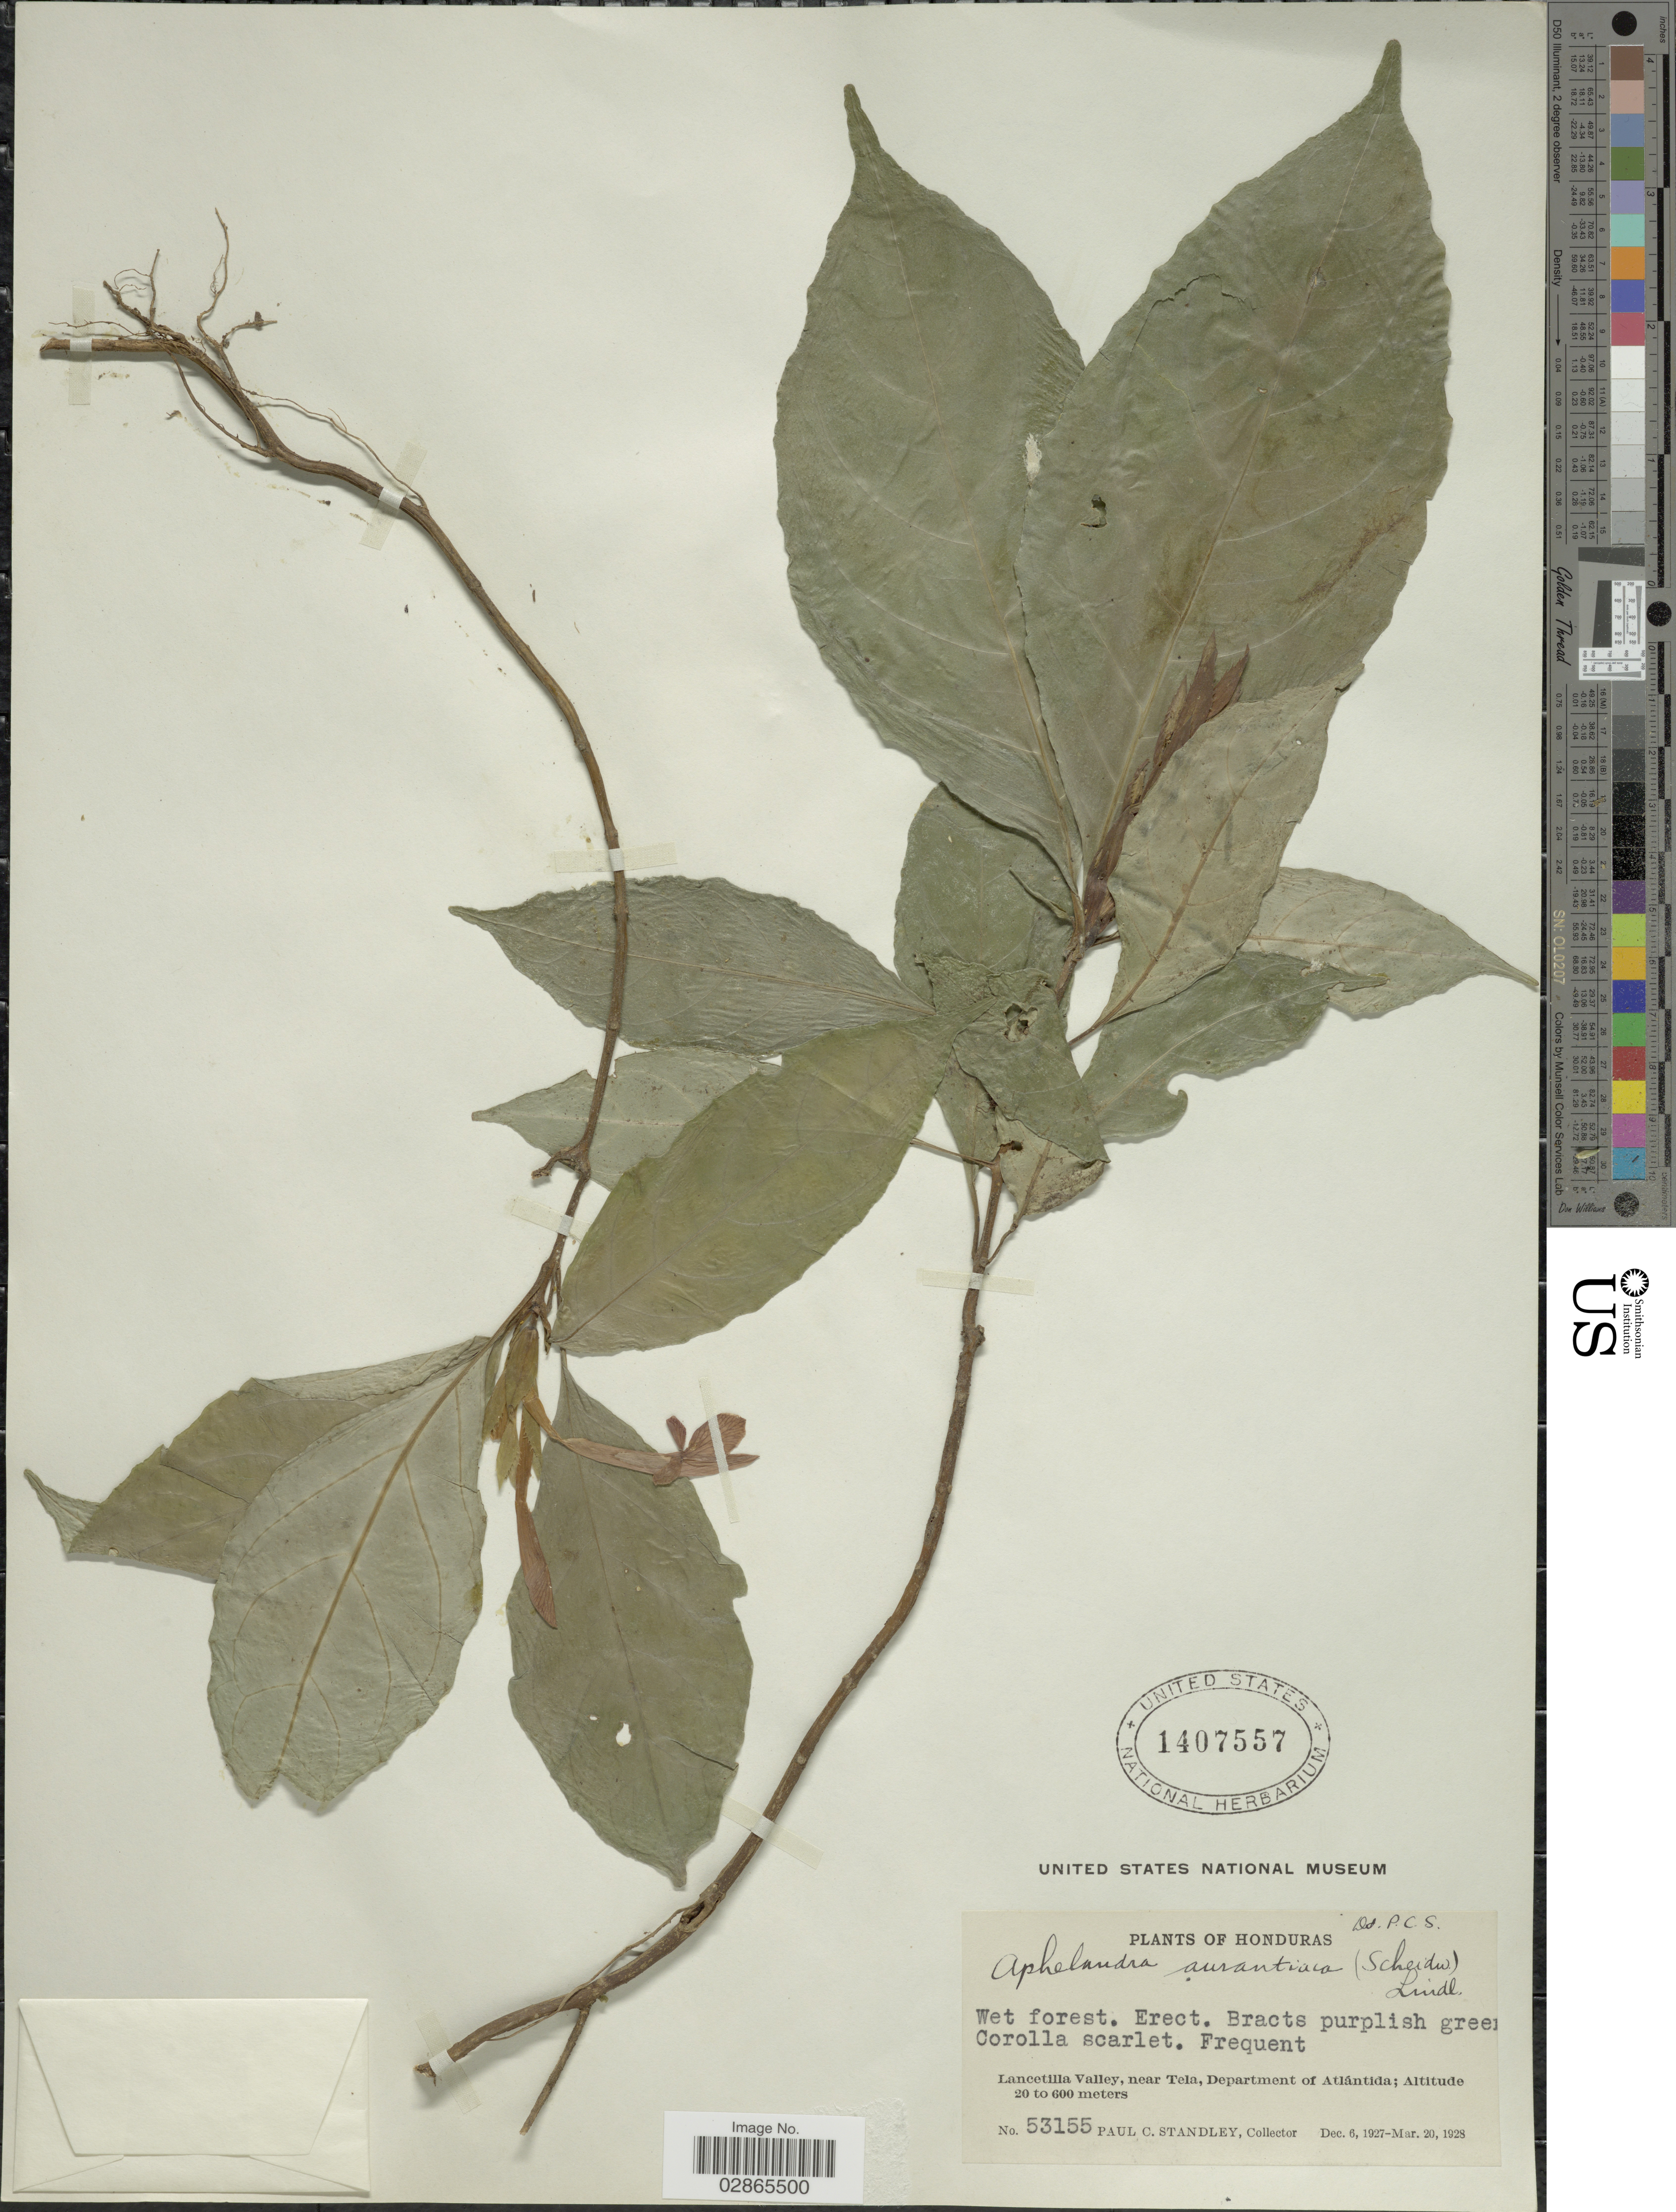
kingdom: Plantae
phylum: Tracheophyta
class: Magnoliopsida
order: Lamiales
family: Acanthaceae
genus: Aphelandra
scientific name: Aphelandra aurantiaca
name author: (Scheidw.) Lindl.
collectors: P. C. Standley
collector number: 53155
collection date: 1927-12-06/1928-03-20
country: Honduras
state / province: Atlántida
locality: Lancetilla Valley, near Tela, Department of Atlántida.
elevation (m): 20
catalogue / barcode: US 1407557